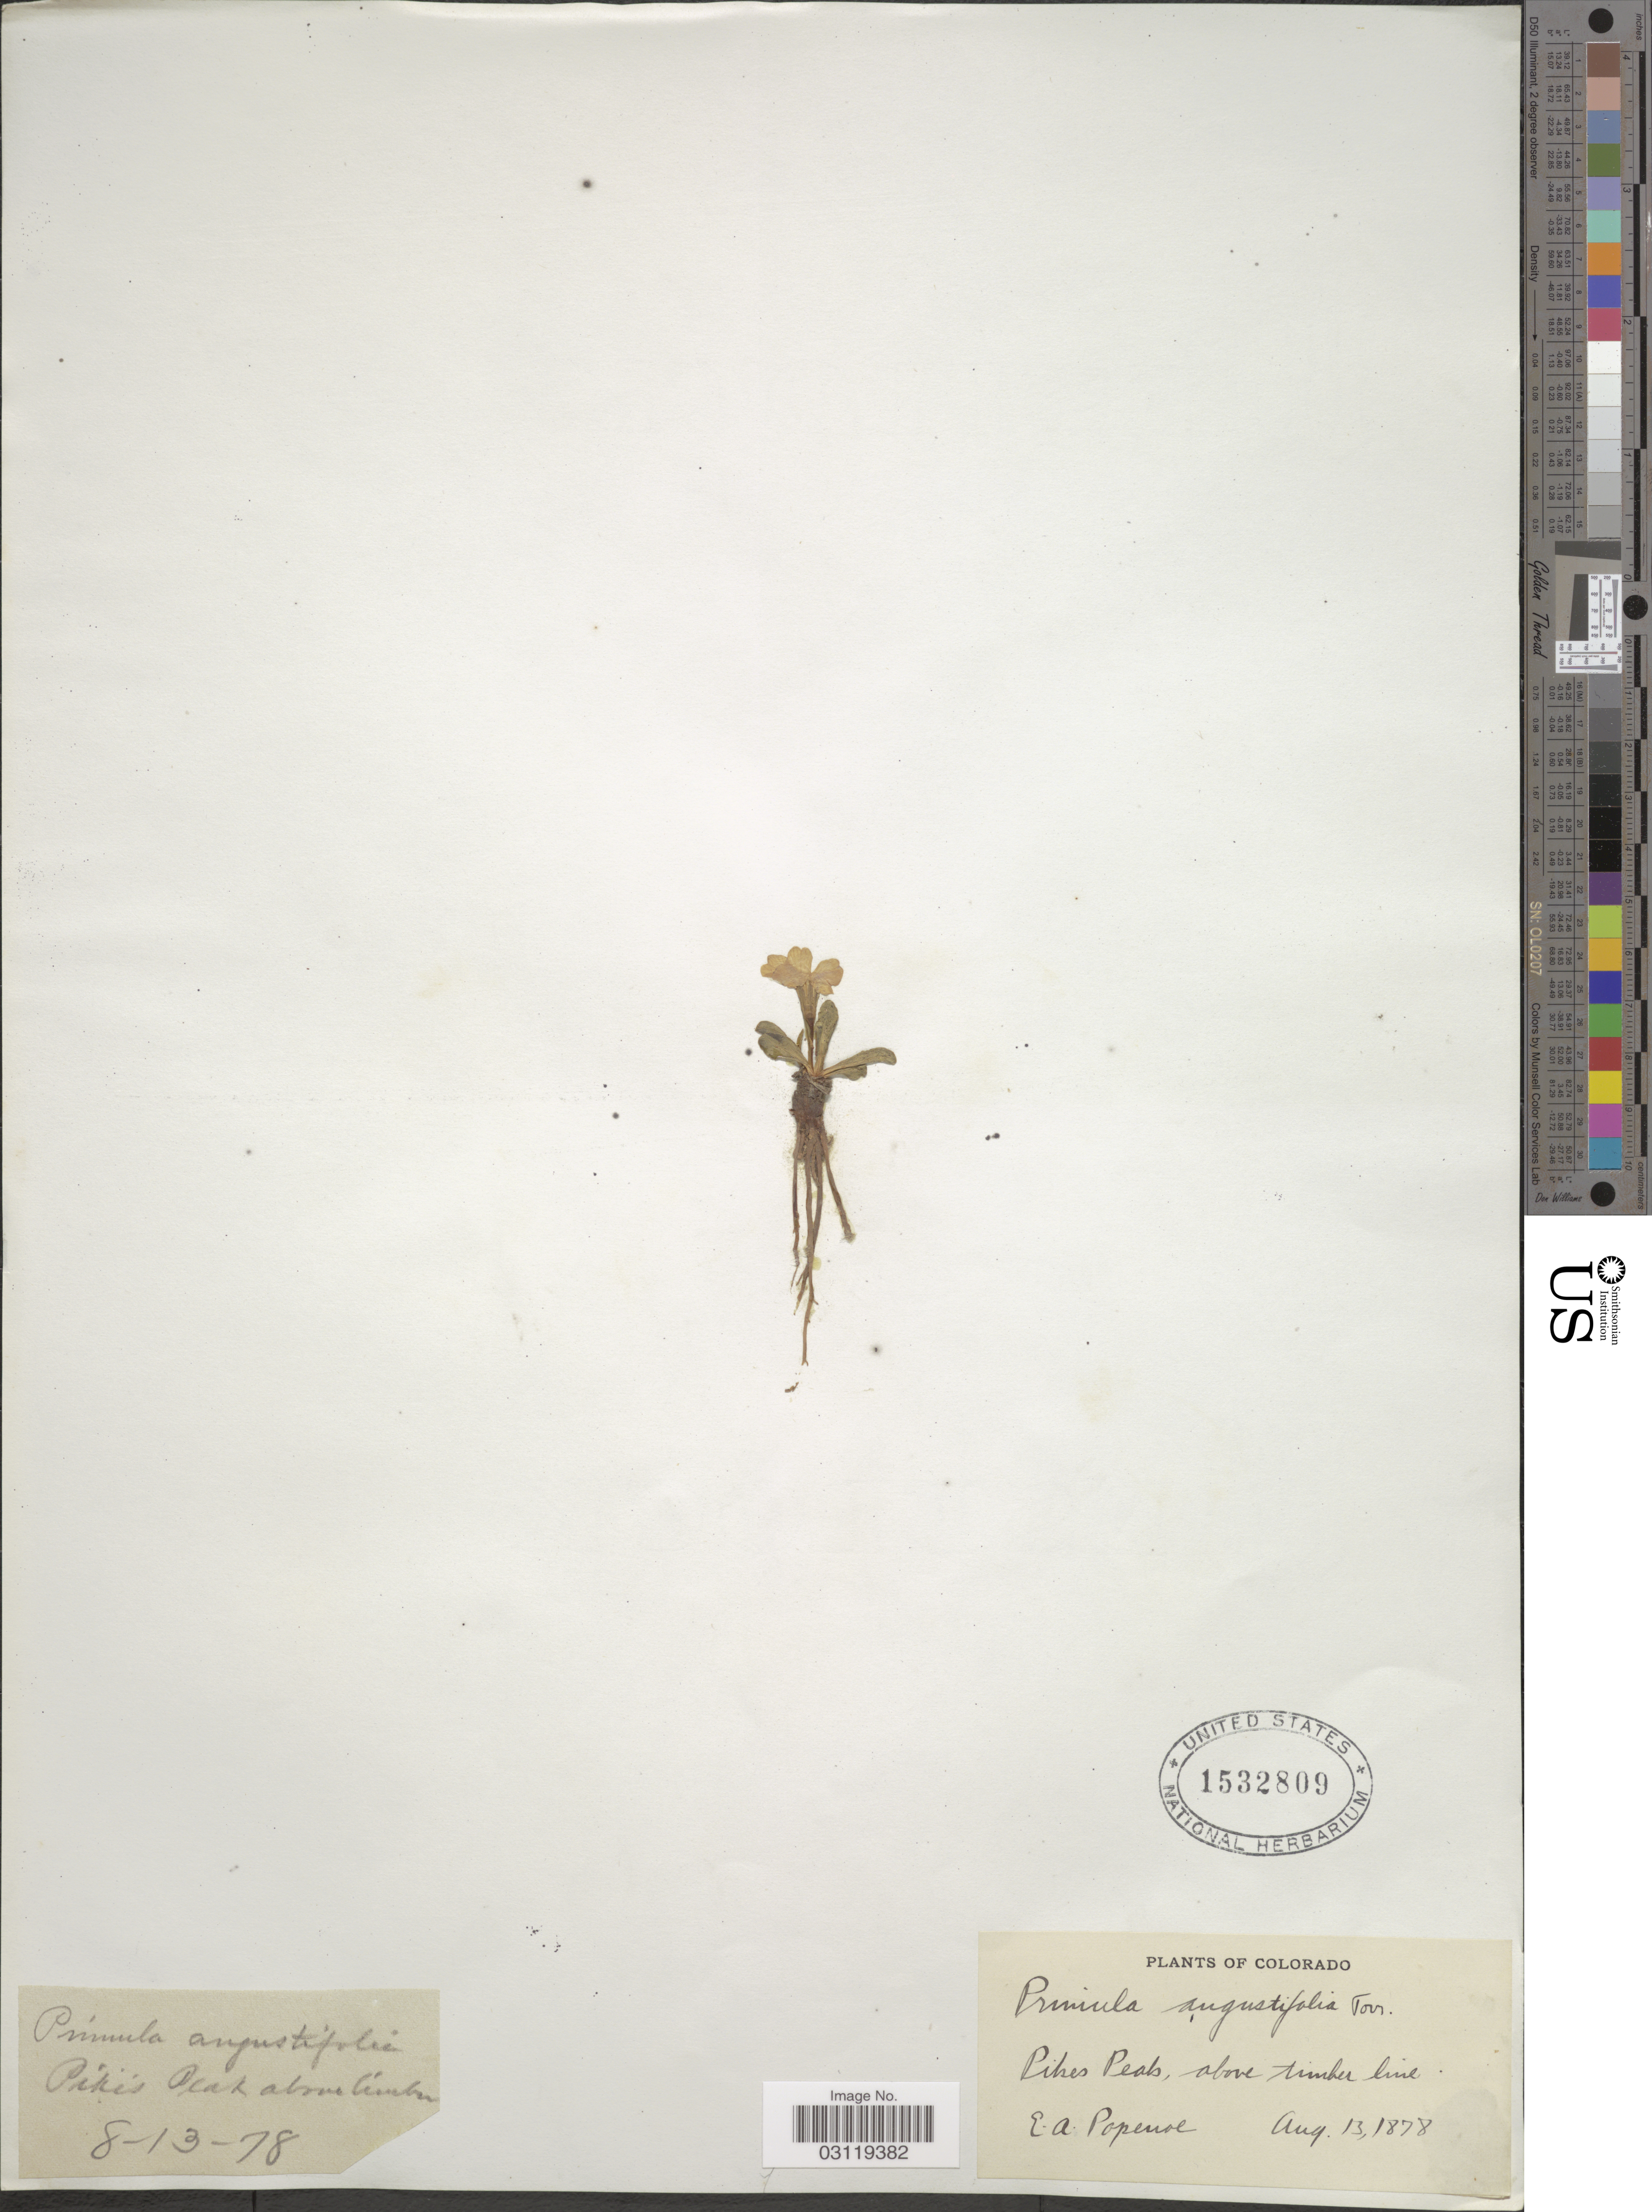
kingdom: Plantae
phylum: Tracheophyta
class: Magnoliopsida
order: Ericales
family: Primulaceae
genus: Primula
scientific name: Primula angustifolia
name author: Torr.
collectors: E. A. Popenoe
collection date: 1878-08-13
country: United States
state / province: Colorado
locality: Pikes Peak.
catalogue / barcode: US 1532809